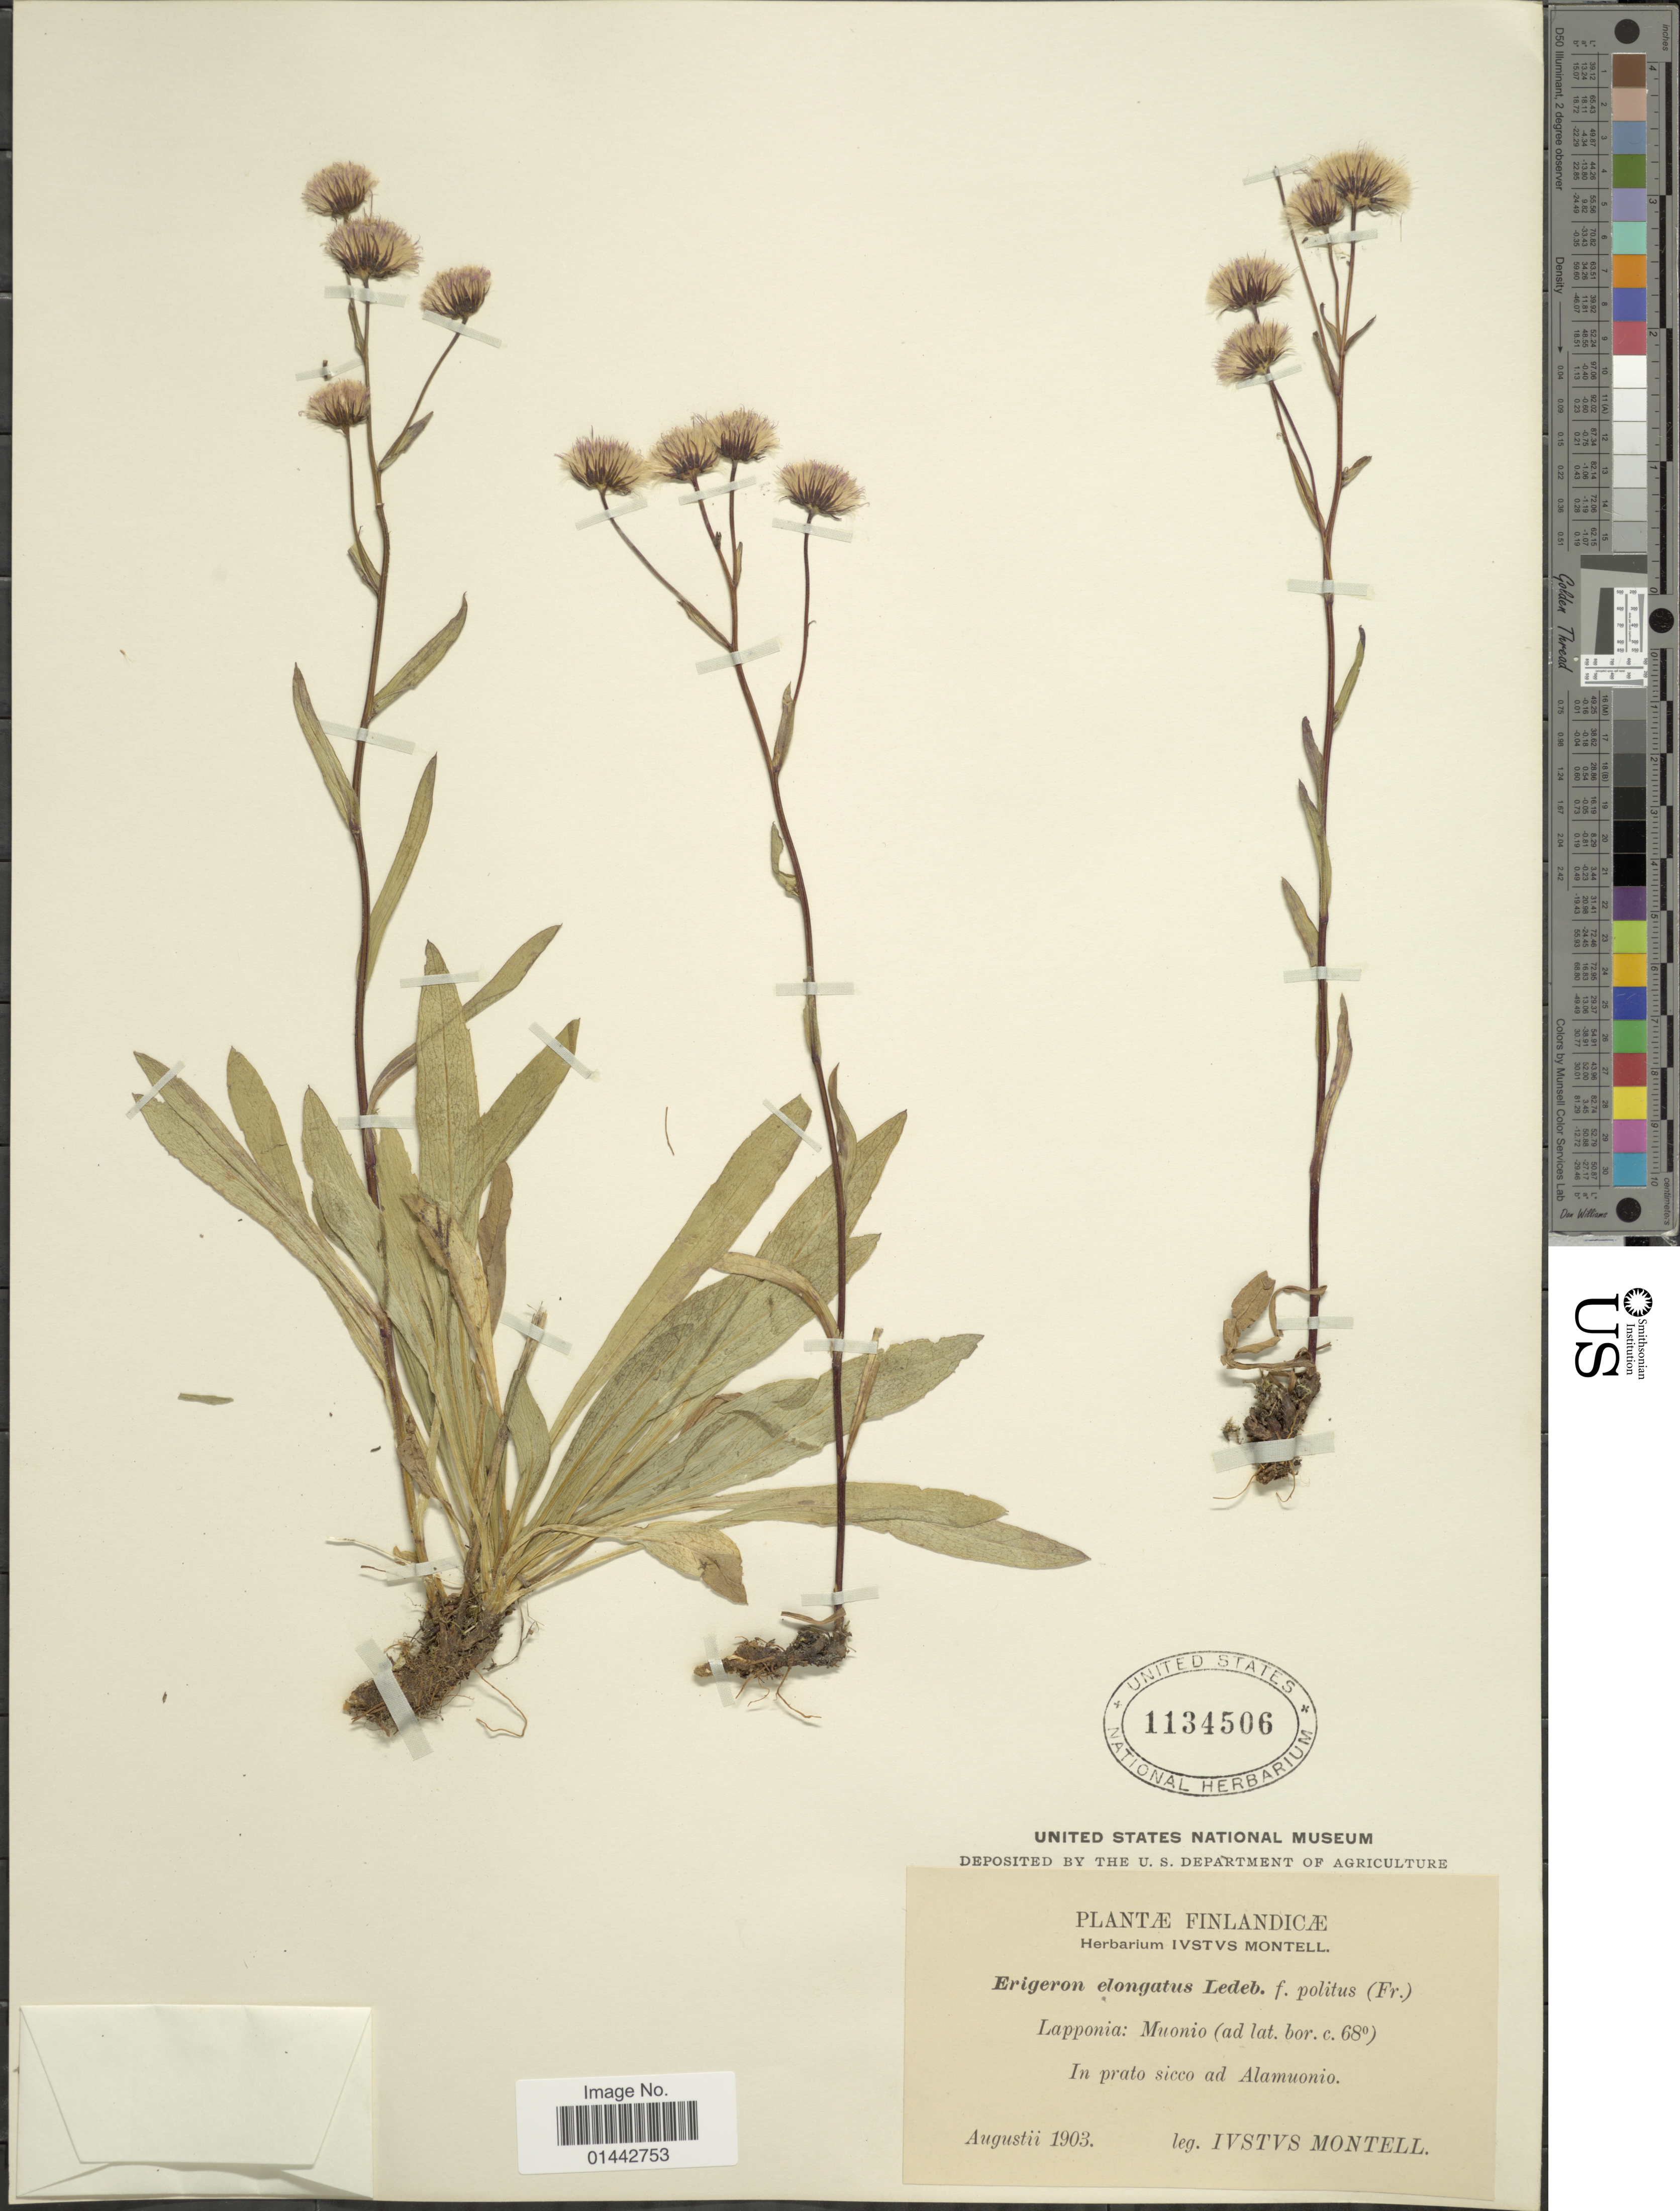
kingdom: Plantae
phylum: Tracheophyta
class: Magnoliopsida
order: Asterales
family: Asteraceae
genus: Erigeron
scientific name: Erigeron elongatus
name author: Ledeb.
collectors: I. Montell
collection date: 1903-08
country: Finland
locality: Lapponia: Muonio, In prato sicco ad Alamuonio.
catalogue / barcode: US 1134506